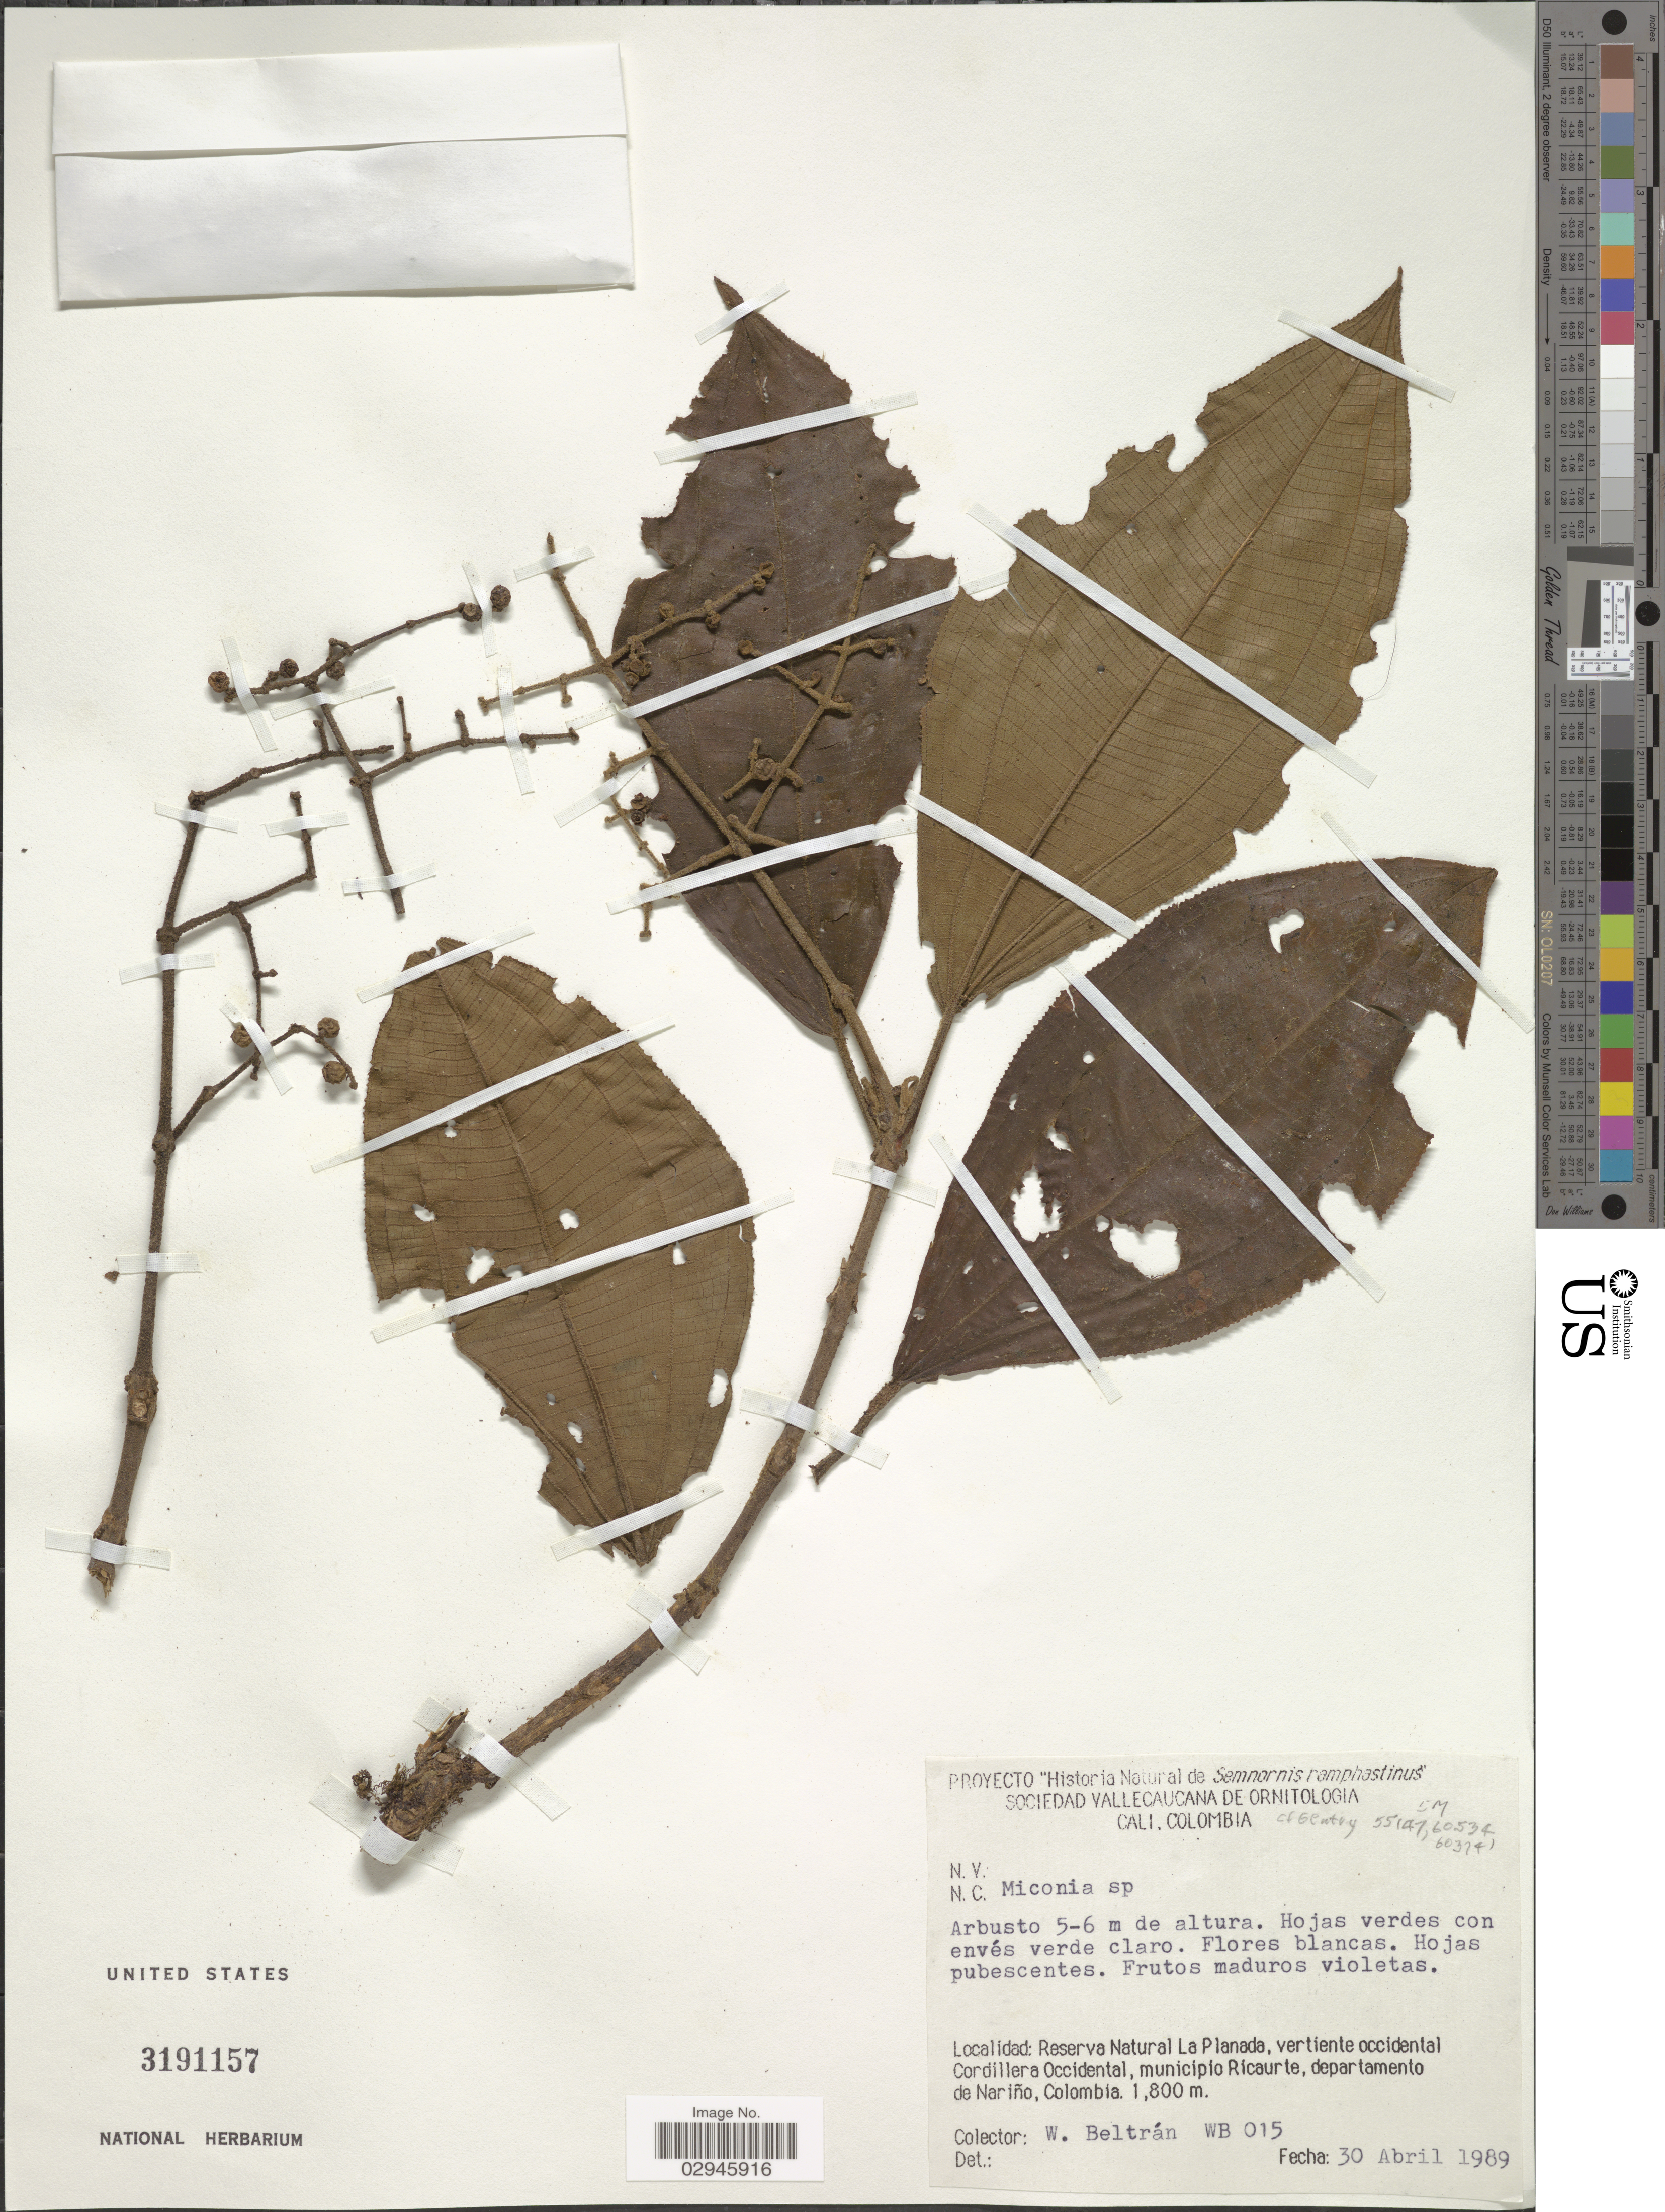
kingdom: Plantae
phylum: Tracheophyta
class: Magnoliopsida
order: Myrtales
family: Melastomataceae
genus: Miconia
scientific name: Miconia sp.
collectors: W. Beltran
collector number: WB 015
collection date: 1989-04-30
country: Colombia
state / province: Nariño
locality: Reserva Natural La Planada, vertiente occidental Cordillera Occidental, municipio Ricaurte, departamento de Nariño.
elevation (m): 1800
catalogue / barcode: US 3191157